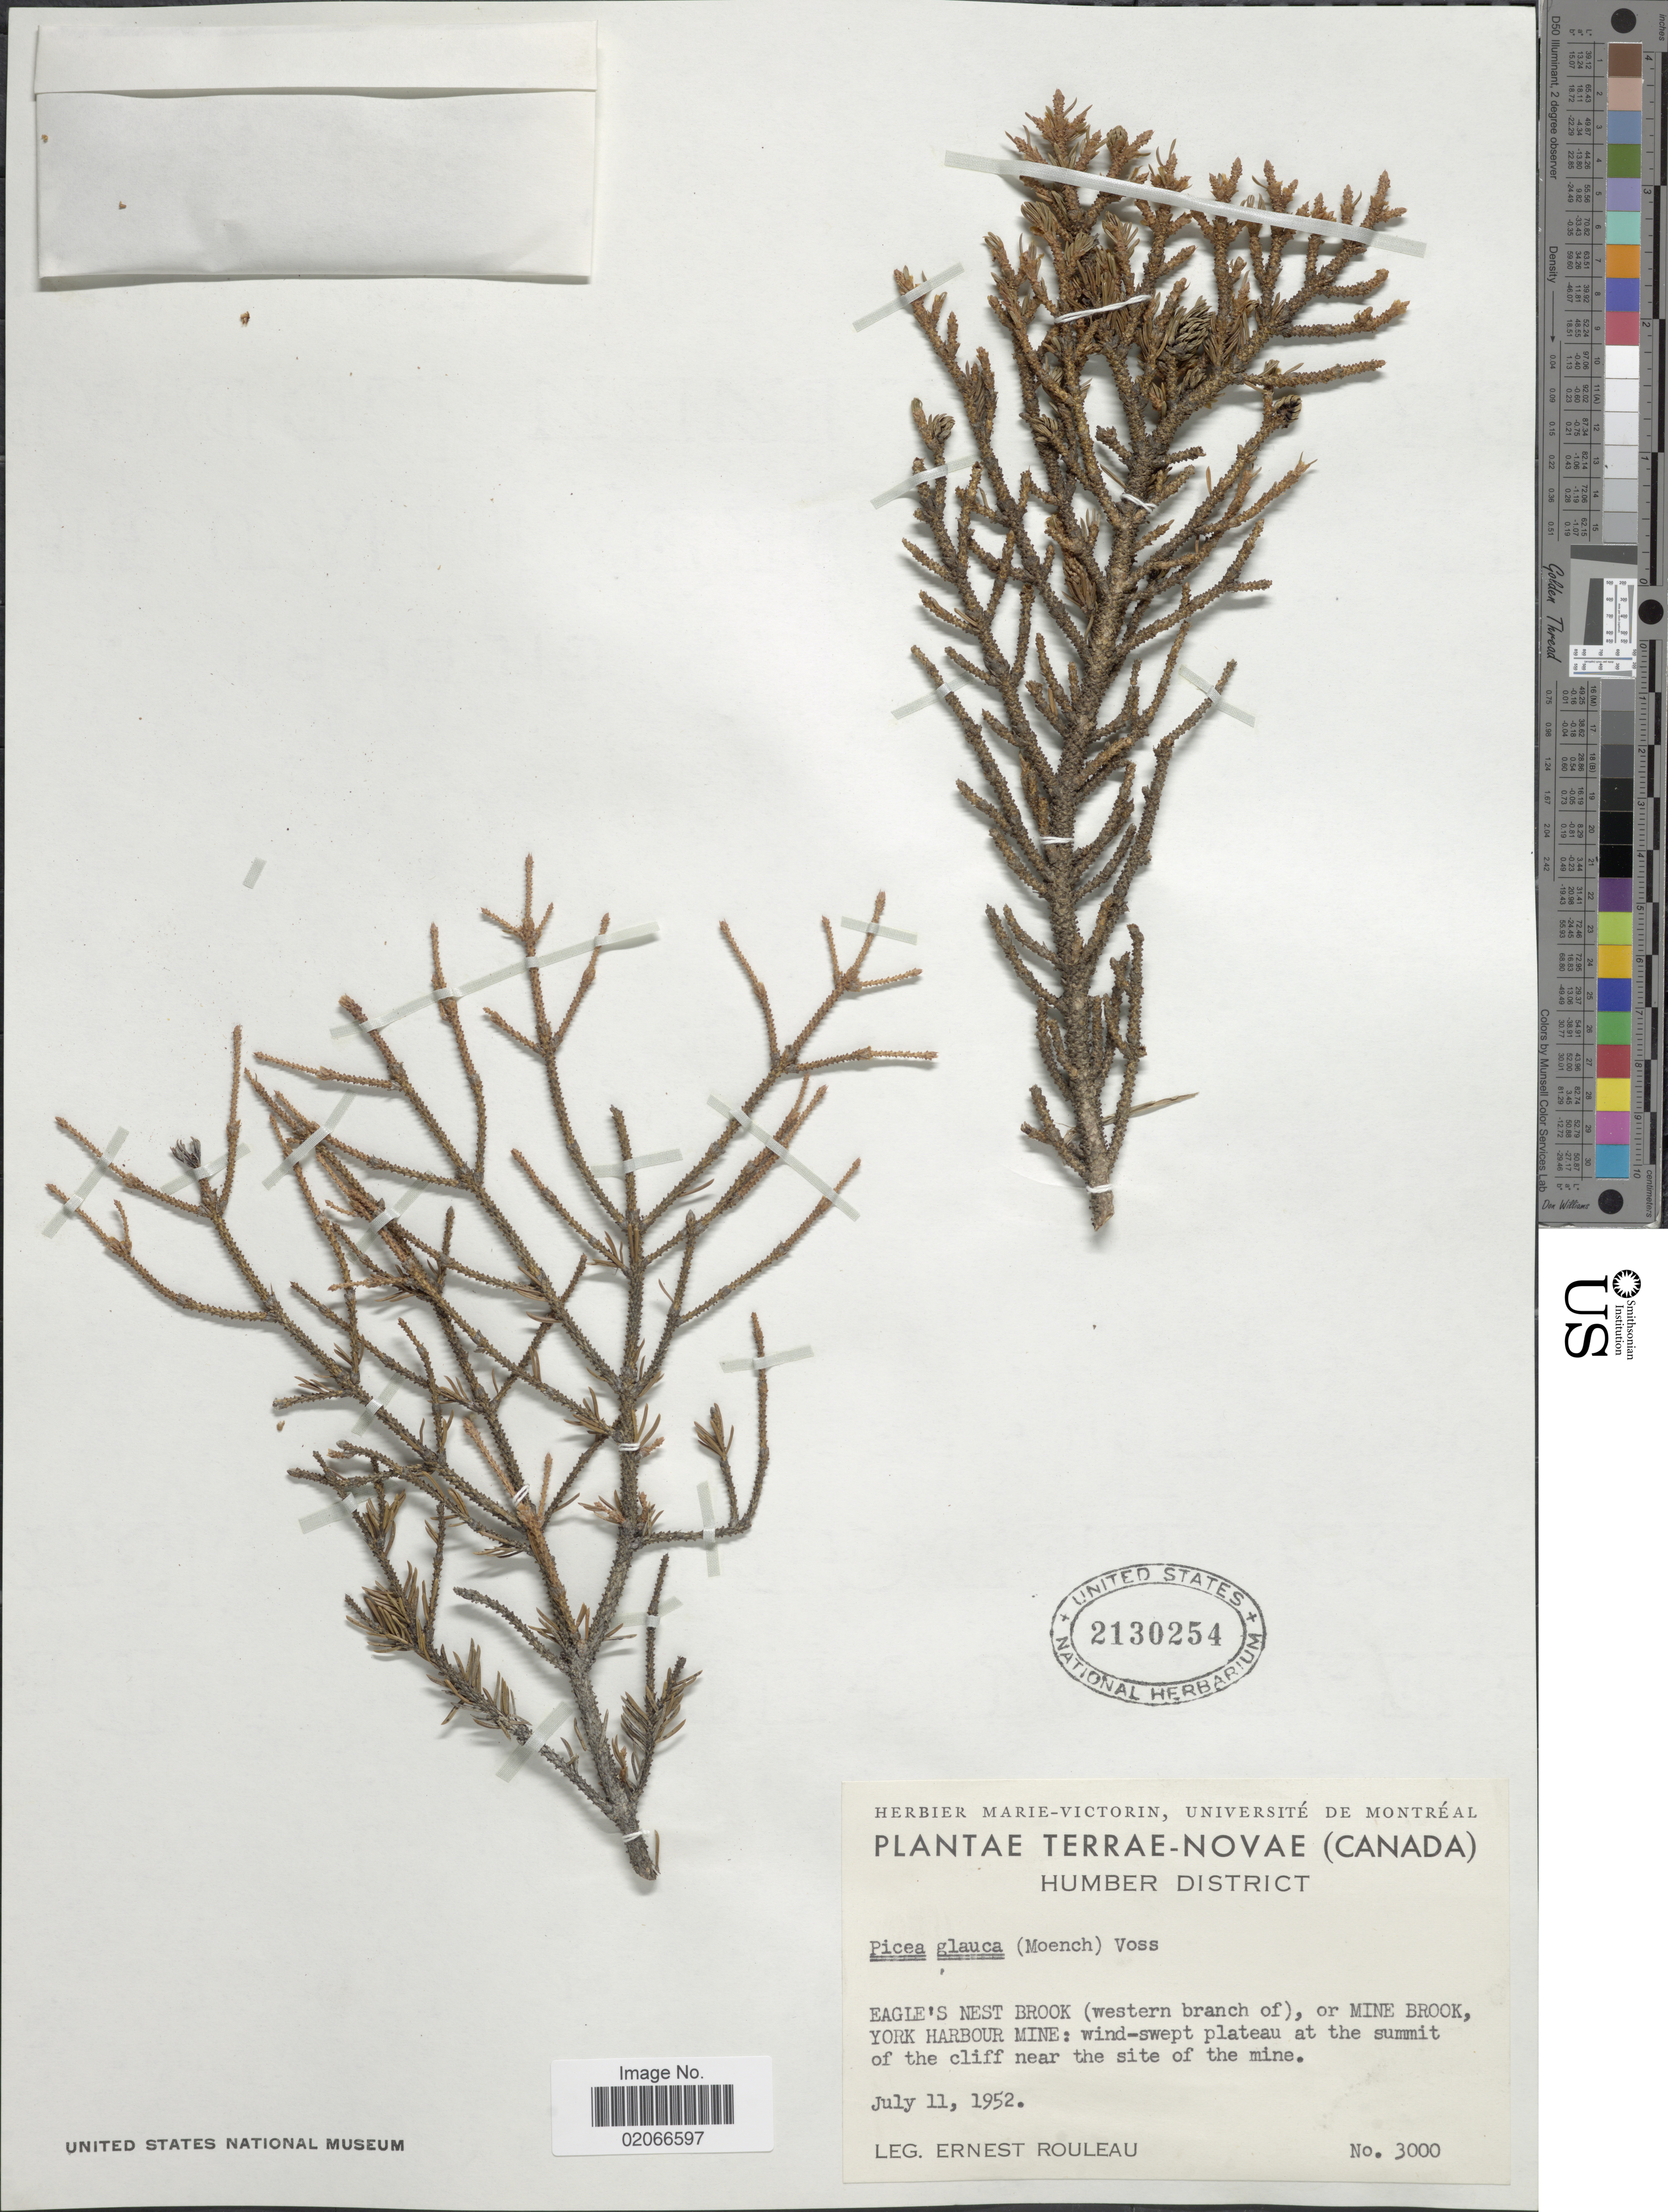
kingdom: Plantae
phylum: Tracheophyta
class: Pinopsida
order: Pinales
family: Pinaceae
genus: Picea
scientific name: Picea glauca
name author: (Moench) Voss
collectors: E. Rouleau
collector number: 3000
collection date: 1952-07-11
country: Canada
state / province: Newfoundland and Labrador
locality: Terrae-Novae, Humber District, Eagle's Nest Brook (western branch of), or Mine Brook, York Harbour Mine; wind-swept plateau at the summit of the cliff near the site of the mine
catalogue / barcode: US 2130254